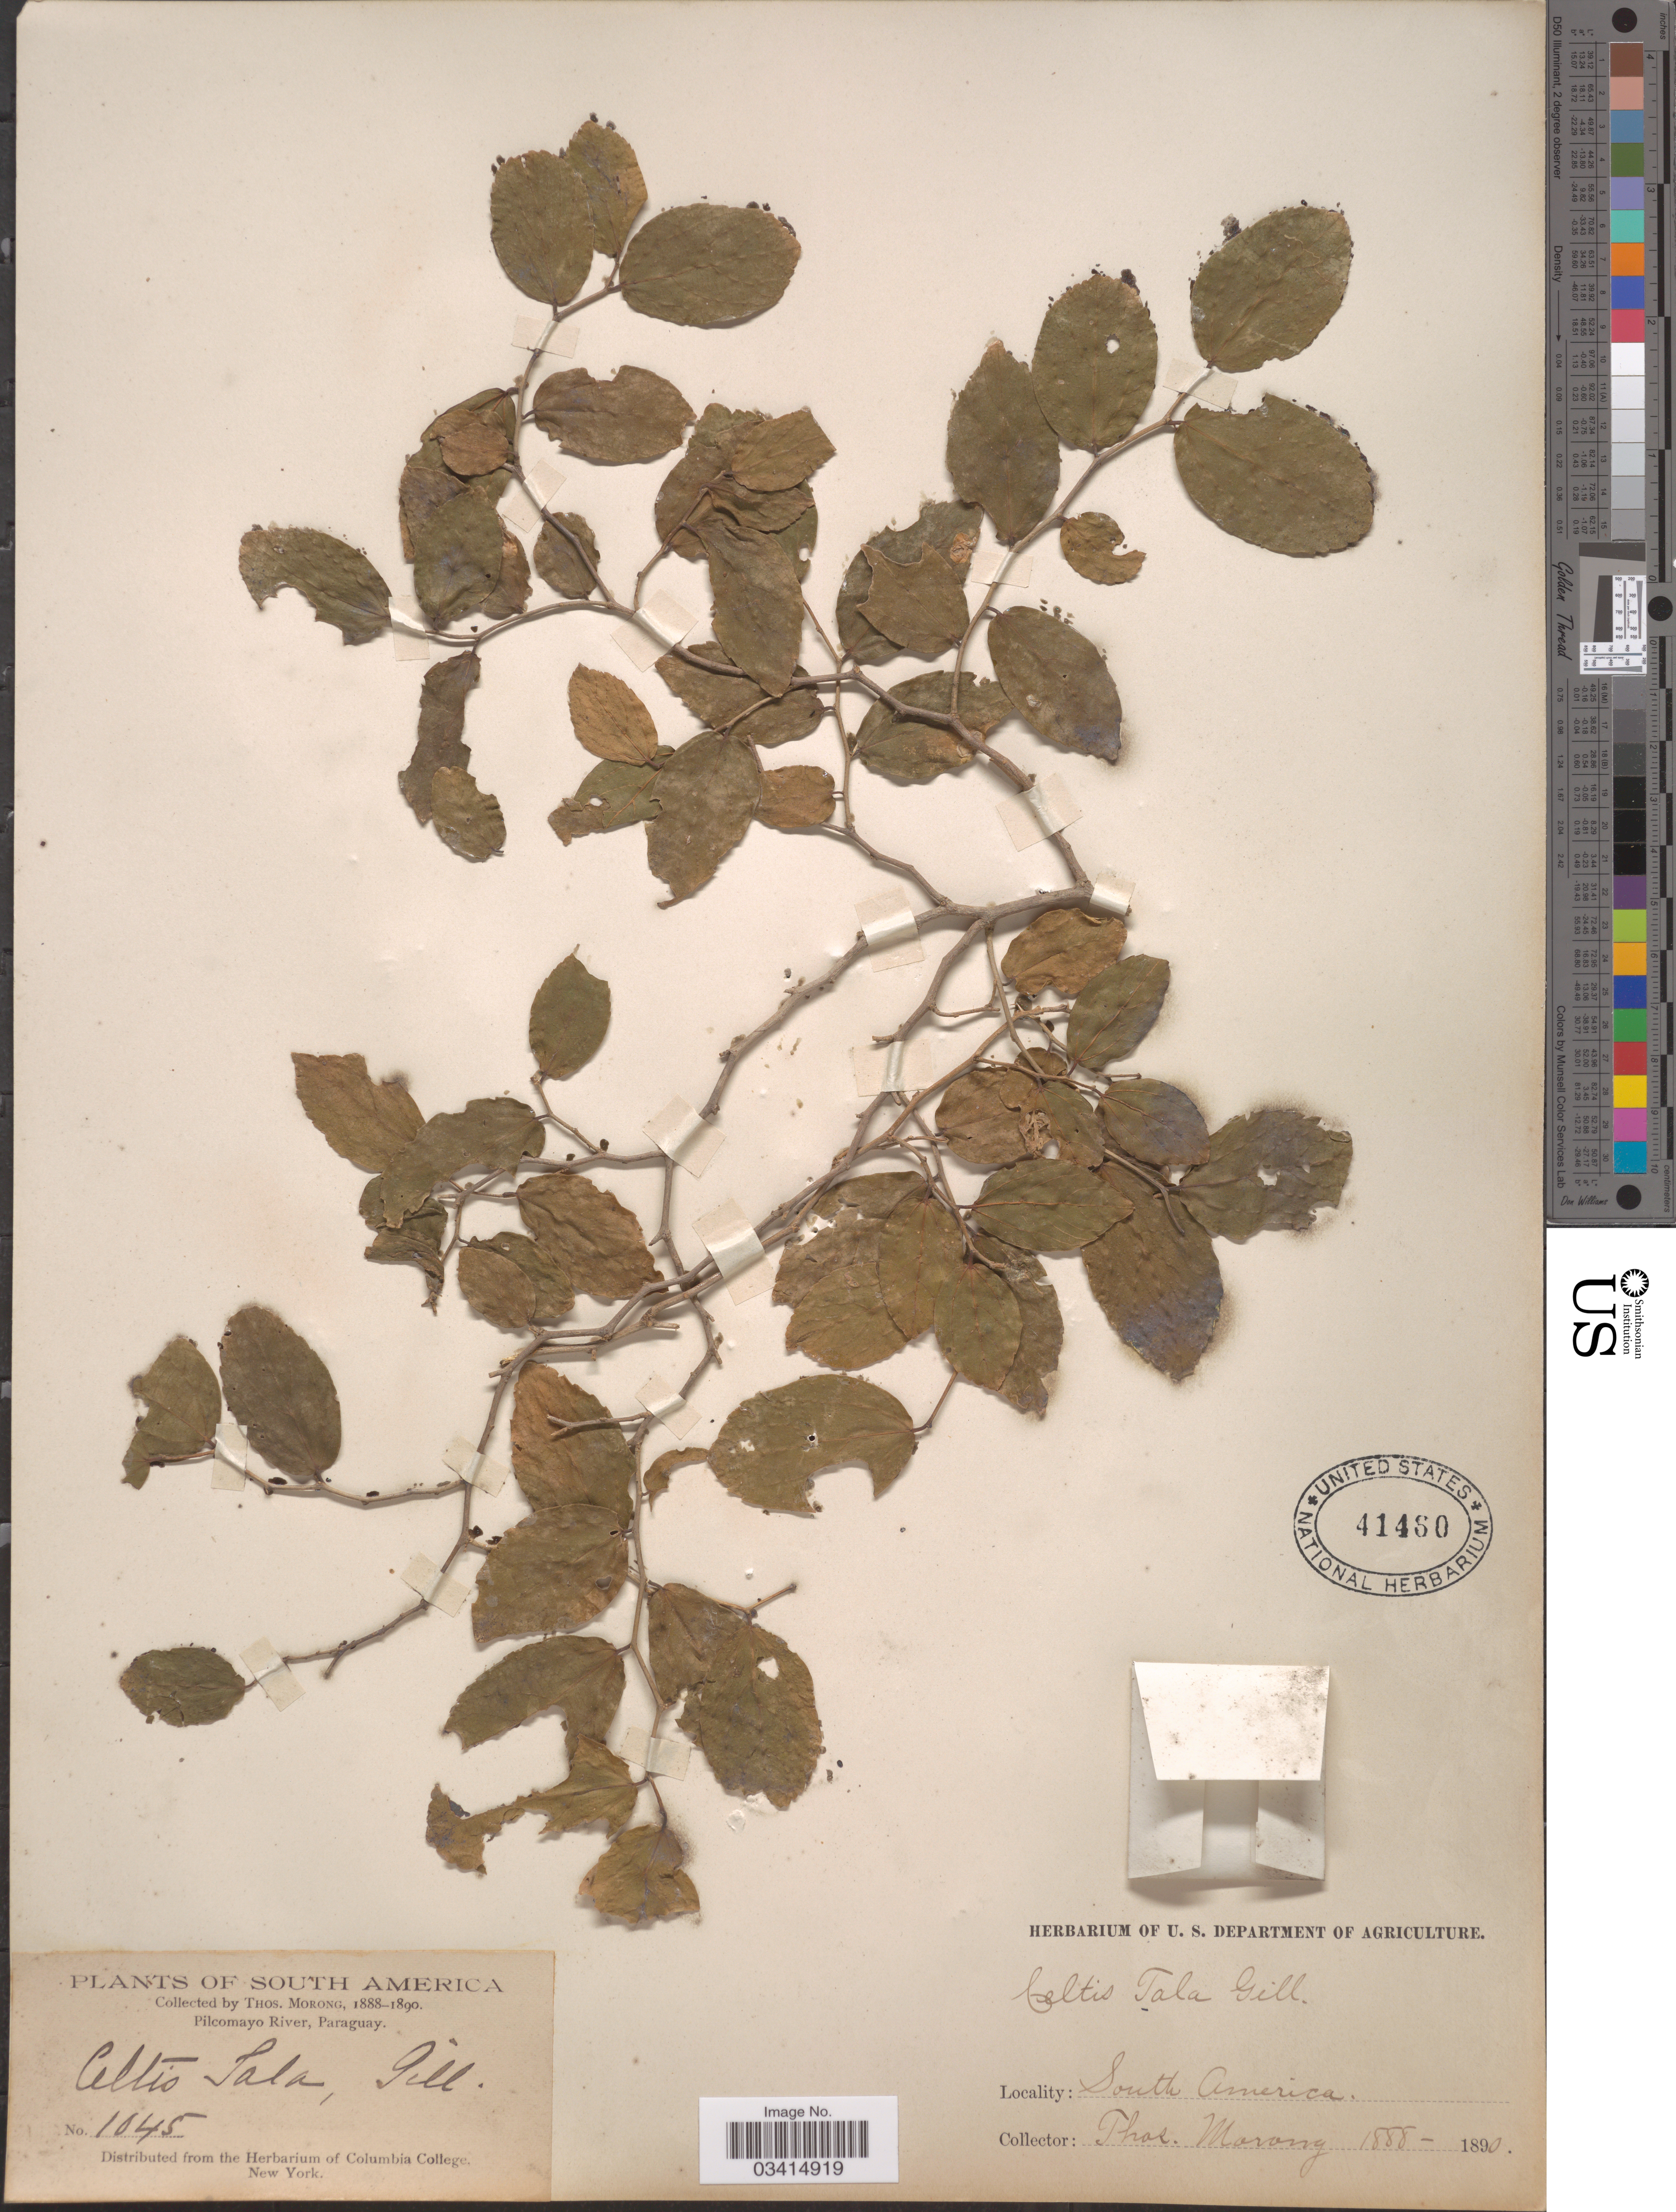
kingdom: Plantae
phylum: Tracheophyta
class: Magnoliopsida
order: Rosales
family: Cannabaceae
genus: Celtis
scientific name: Celtis spinosa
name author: Ruiz ex Miq.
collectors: ex herb. T. Morong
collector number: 1045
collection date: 1888/1890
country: Paraguay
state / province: Central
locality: Pilcomayo River.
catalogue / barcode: US 41460